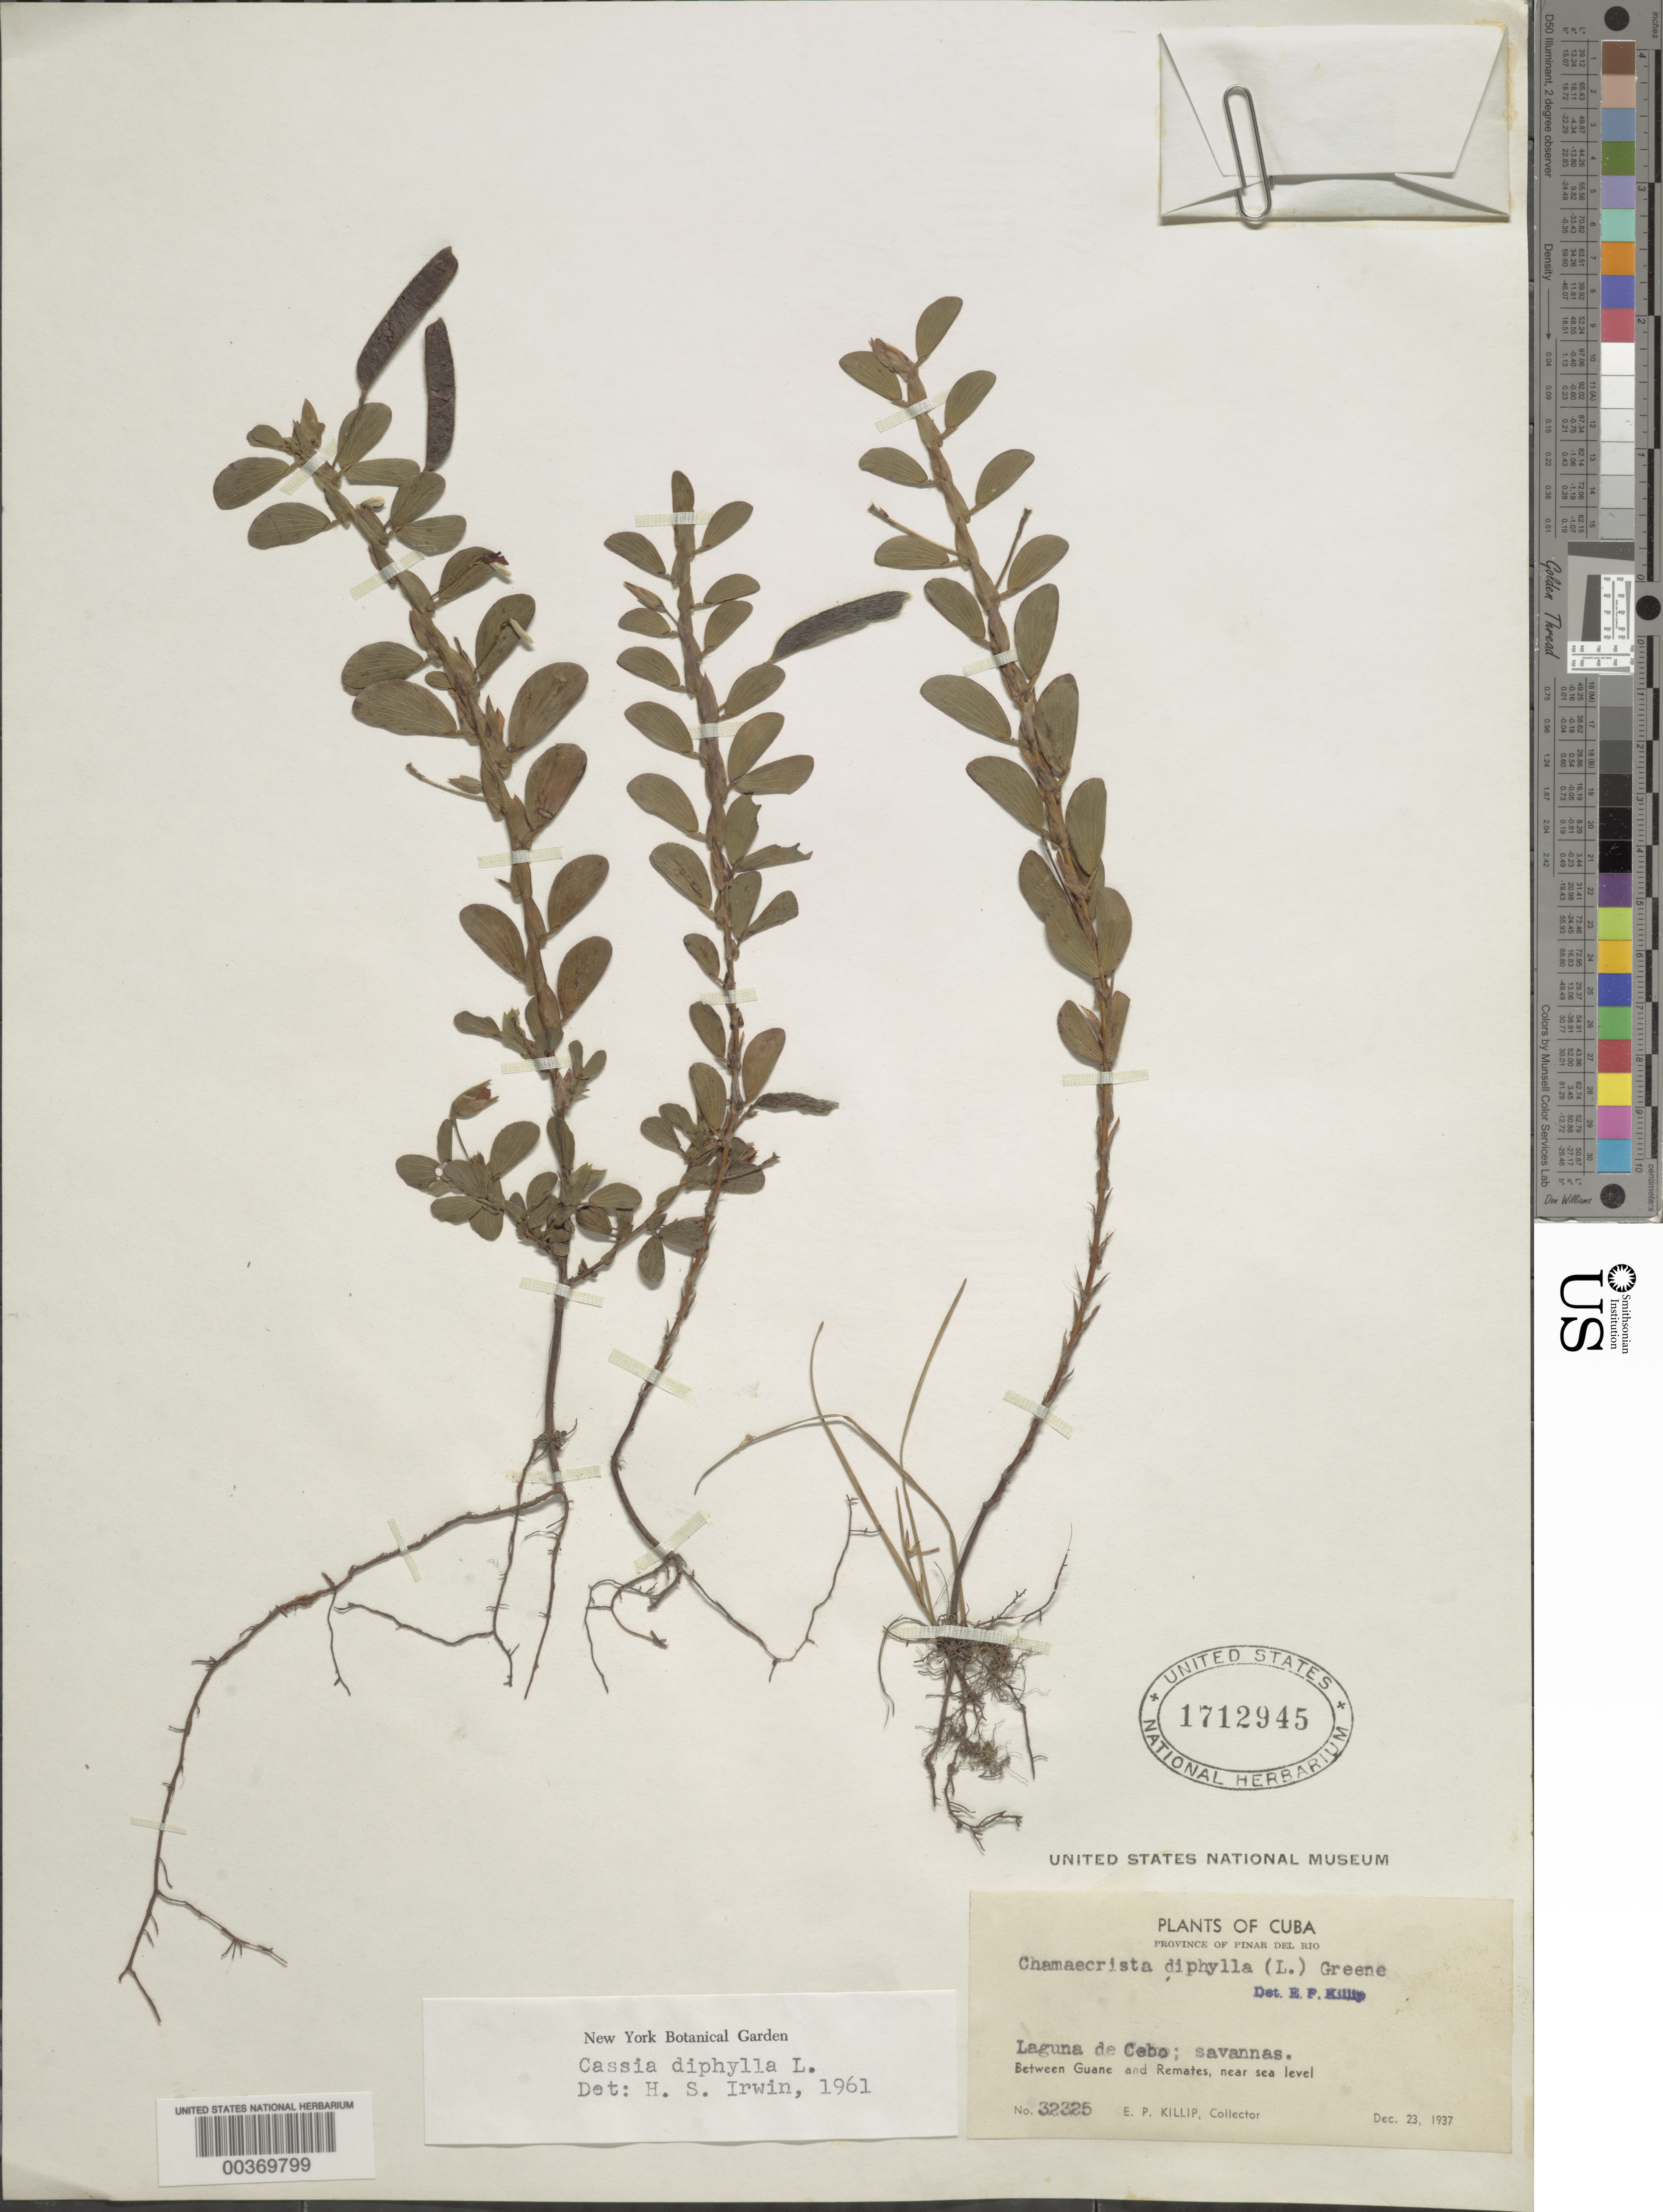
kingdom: Plantae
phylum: Tracheophyta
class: Magnoliopsida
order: Fabales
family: Fabaceae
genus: Chamaecrista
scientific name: Chamaecrista diphylla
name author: (L.) Greene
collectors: E. P. Killip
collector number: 32325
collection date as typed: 23 Dec 1937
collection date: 1937-12-23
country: Cuba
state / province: Pinar del Río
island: Greater Antilles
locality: Laguna de cebo; between guane and remates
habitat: Savannas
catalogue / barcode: US 1712945